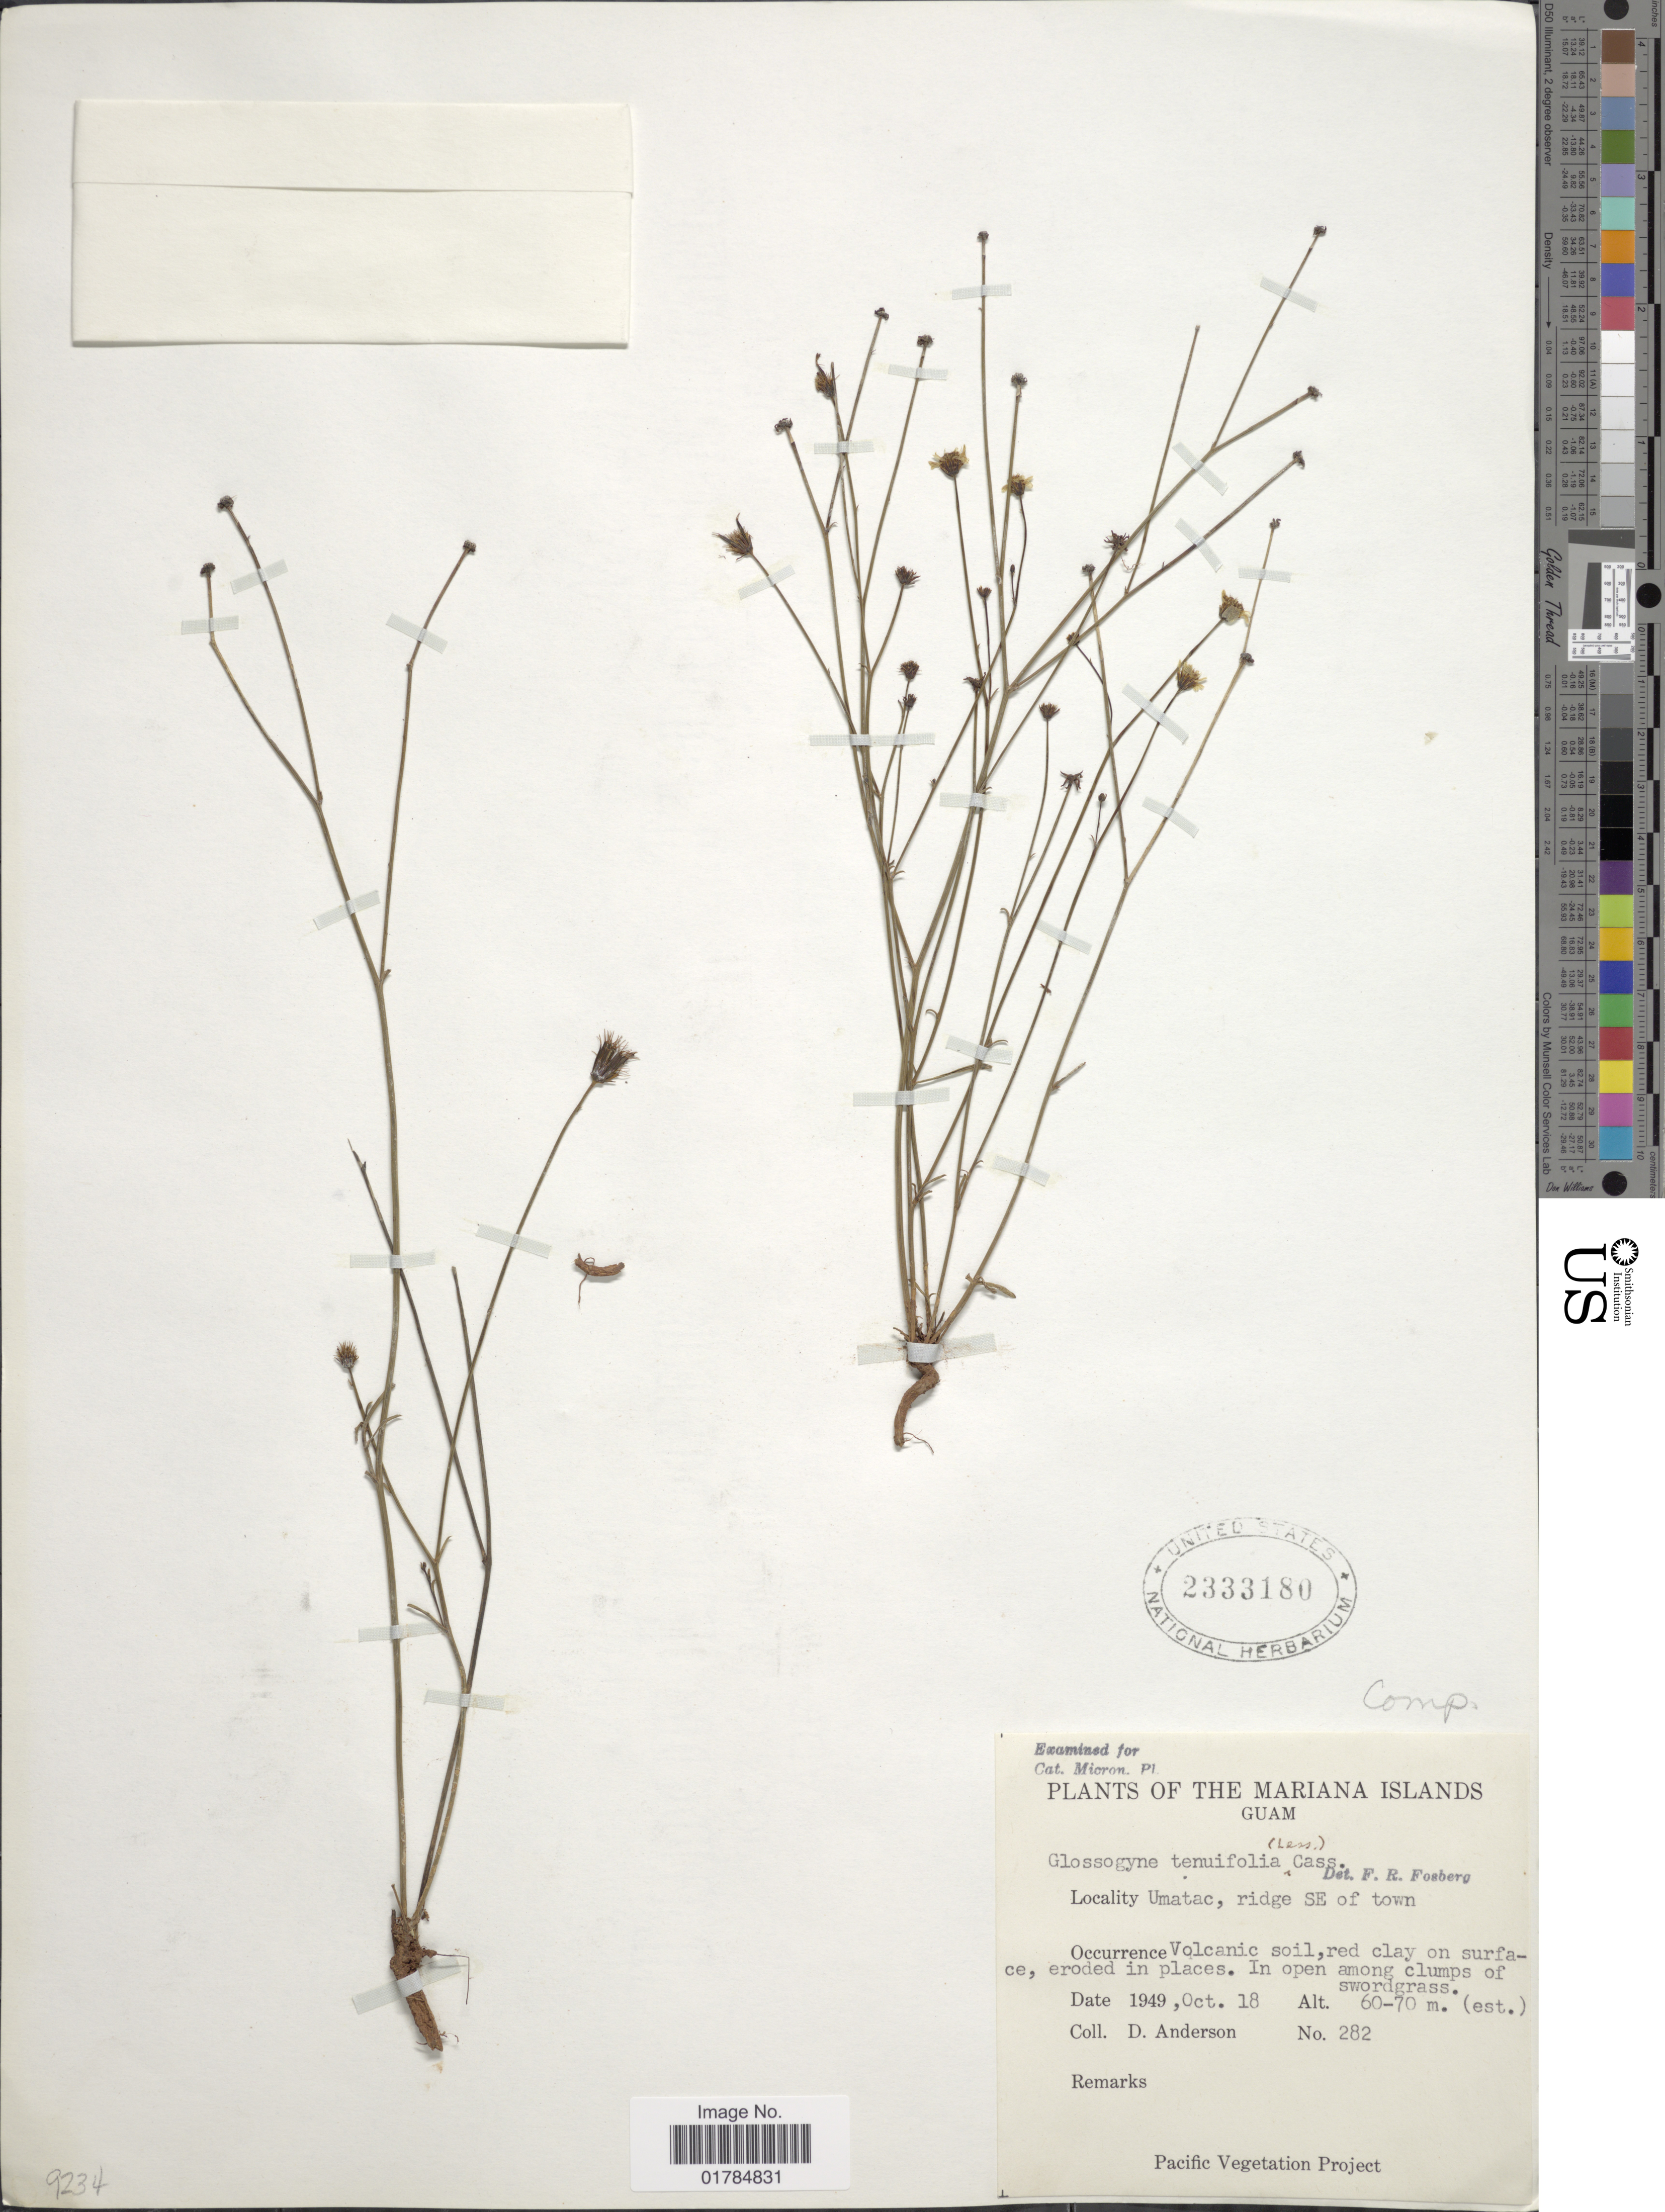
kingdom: Plantae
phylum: Tracheophyta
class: Magnoliopsida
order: Asterales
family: Asteraceae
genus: Glossogyne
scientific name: Glossogyne tenuifolia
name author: (Labill.)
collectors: D. Anderson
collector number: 282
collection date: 1949-10-18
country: Guam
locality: Umatac, ridge SE of town, Mariana Islands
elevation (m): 60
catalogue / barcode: US 2333180